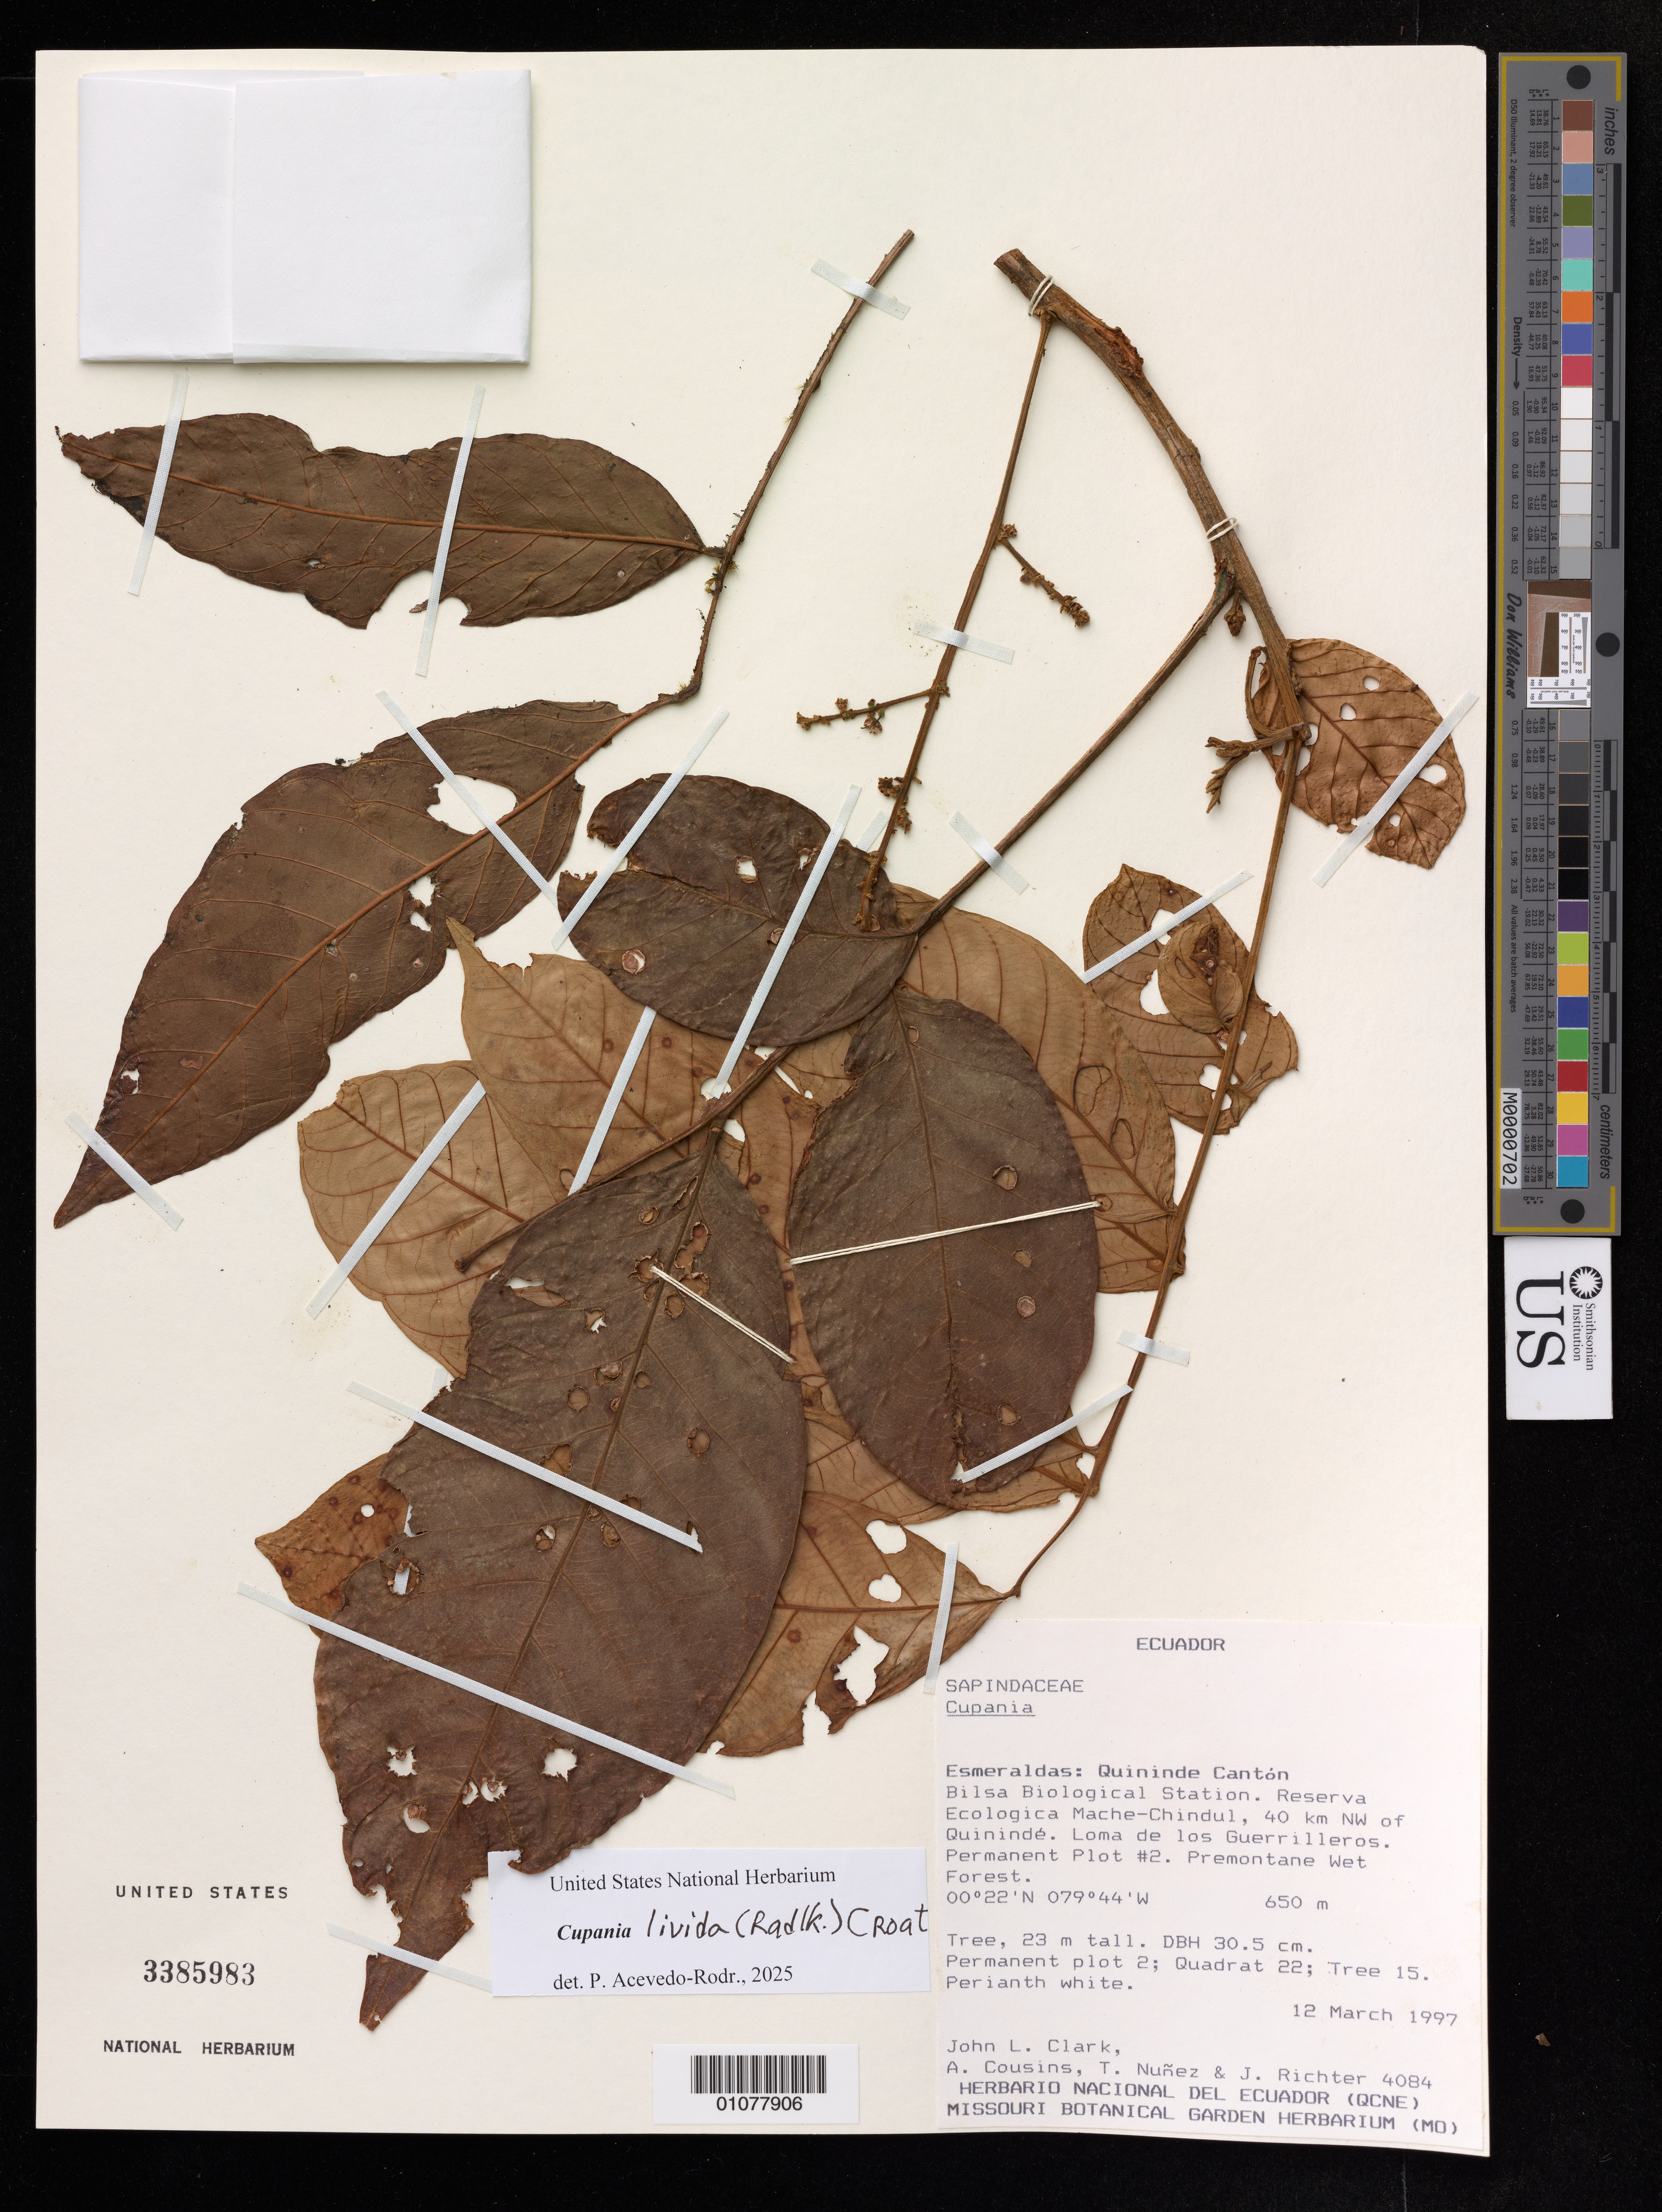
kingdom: Plantae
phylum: Tracheophyta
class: Magnoliopsida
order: Sapindales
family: Sapindaceae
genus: Cupania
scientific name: Cupania livida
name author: (Radlk.) Croat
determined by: Acevedo-Rodriguez, P., (US), Smithsonian Institution - National Museum of Natural History (UNITED STATES)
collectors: J. L. Clark, A. Cousins, T. Núñez & J. Richter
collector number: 4084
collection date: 1997-03-12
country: Ecuador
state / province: Esmeraldas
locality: Quinindé Cantón, Bilsa Biological Station. Reserva Ecologica Mache-Chindul, 40 km NW of Quinindé. Loma de los Guerrilleros. Permanent Plot #2; Quadrat 22; Tree 15.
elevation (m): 650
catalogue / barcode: US 3385983